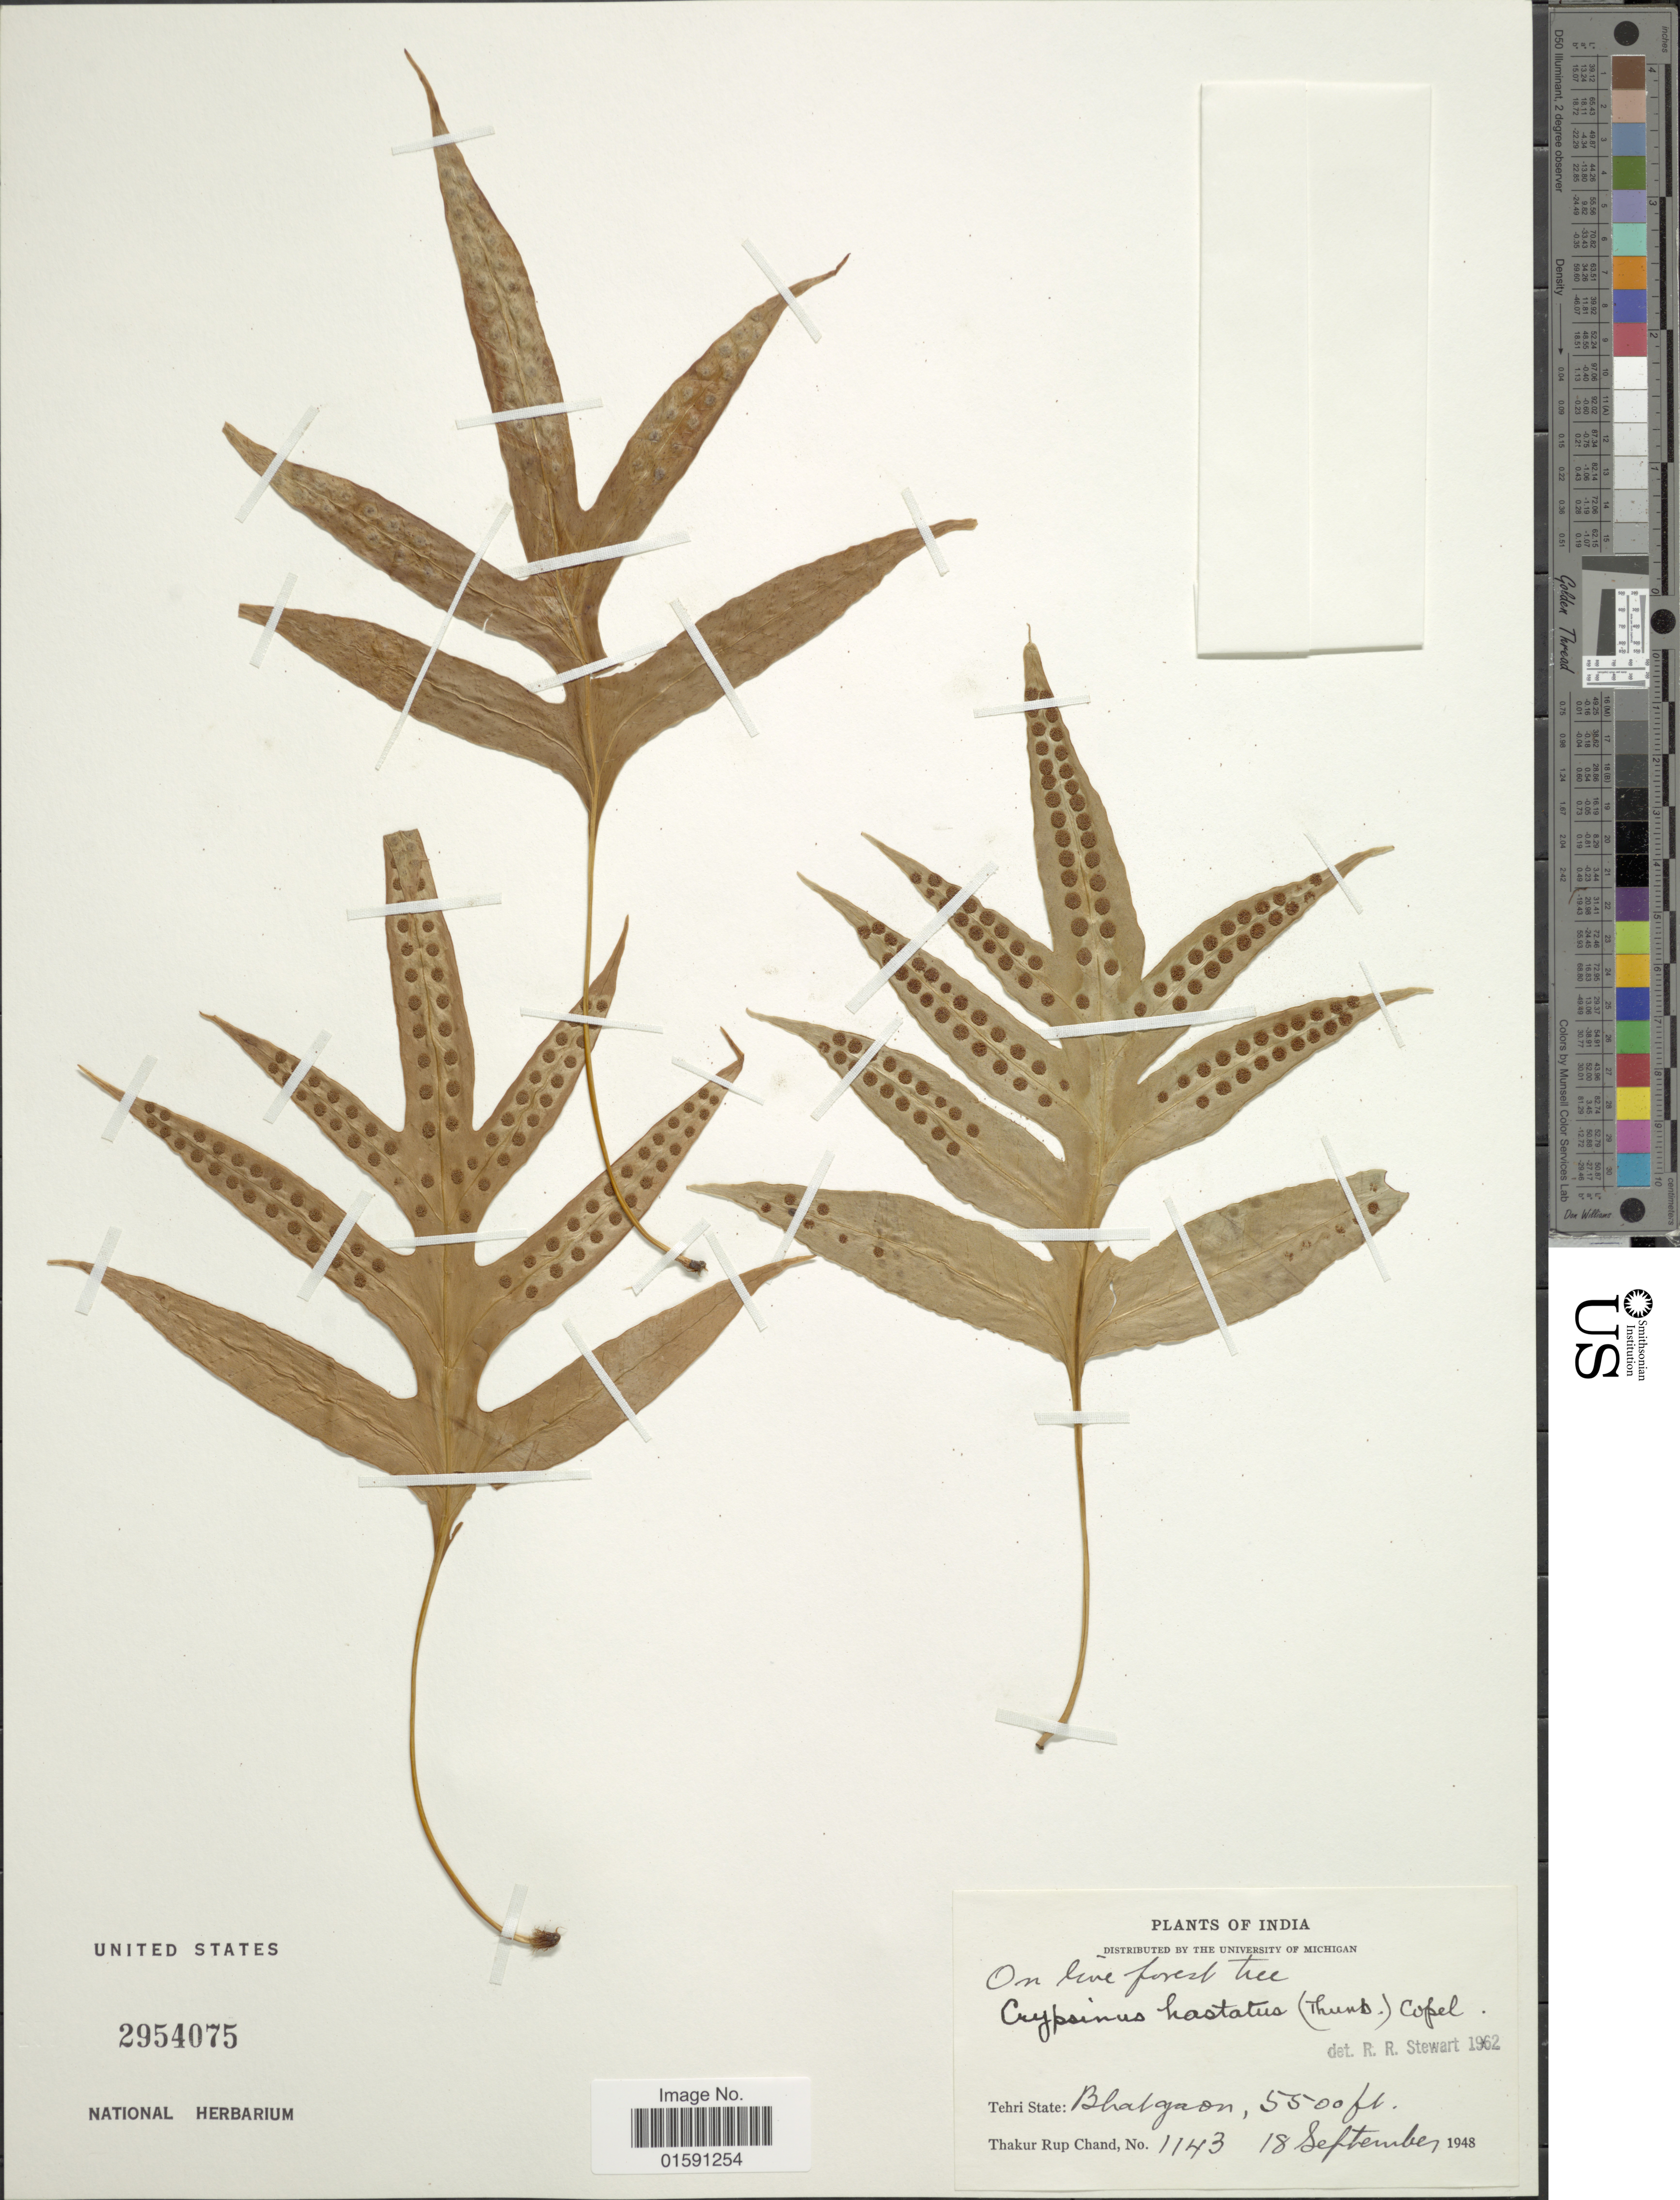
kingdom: Plantae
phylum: Tracheophyta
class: Polypodiopsida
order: Polypodiales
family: Polypodiaceae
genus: Selliguea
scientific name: Selliguea hastata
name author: (Thunb.) Fraser-Jenk.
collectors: T. R. Chand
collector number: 1143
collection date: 1948-09-18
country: India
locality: Tehri State: Bhalgaon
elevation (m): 1676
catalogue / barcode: US 2954075